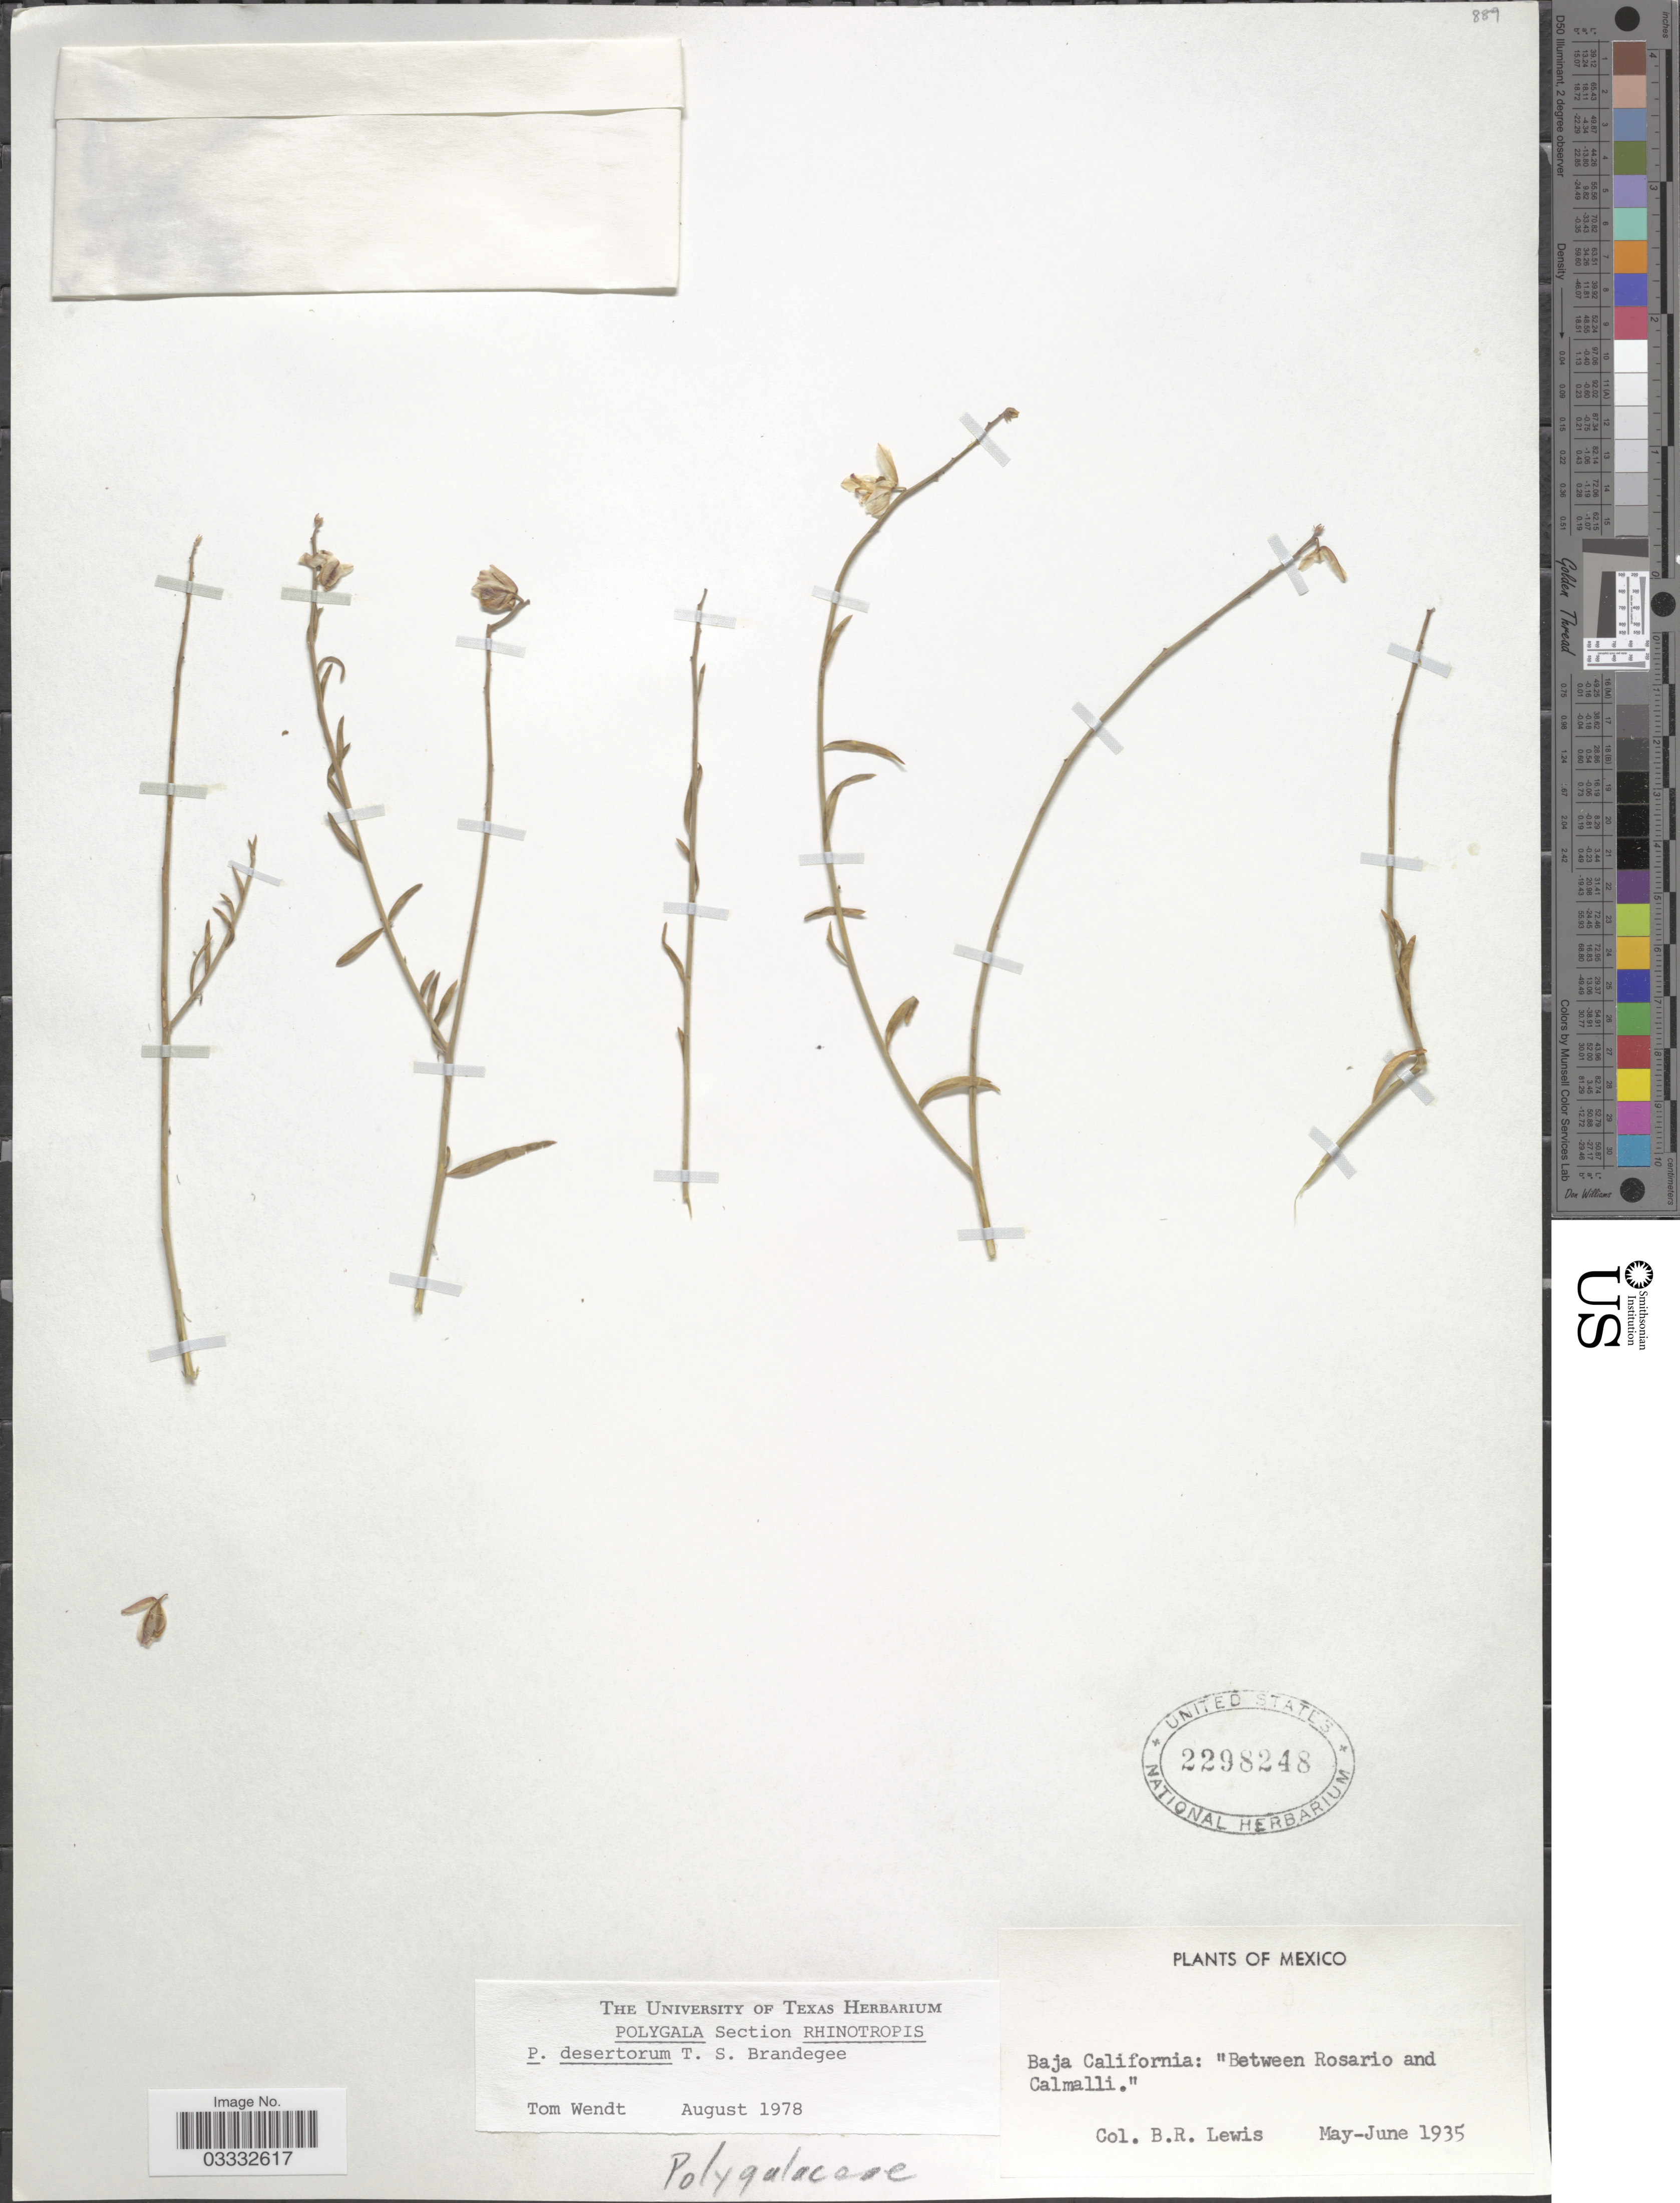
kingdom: Plantae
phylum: Tracheophyta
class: Magnoliopsida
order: Fabales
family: Polygalaceae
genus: Rhinotropis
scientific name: Rhinotropis desertorum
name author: (K. Brandegee) J.R. Abbott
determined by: Strong, Mark T., (BOT), Smithsonian Institution - National Museum of Natural History (UNITED STATES)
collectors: B. R. Lewis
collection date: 1935-05/1935-06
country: Mexico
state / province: Baja California Norte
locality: Between Rosario and Calmalli.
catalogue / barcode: US 2298248